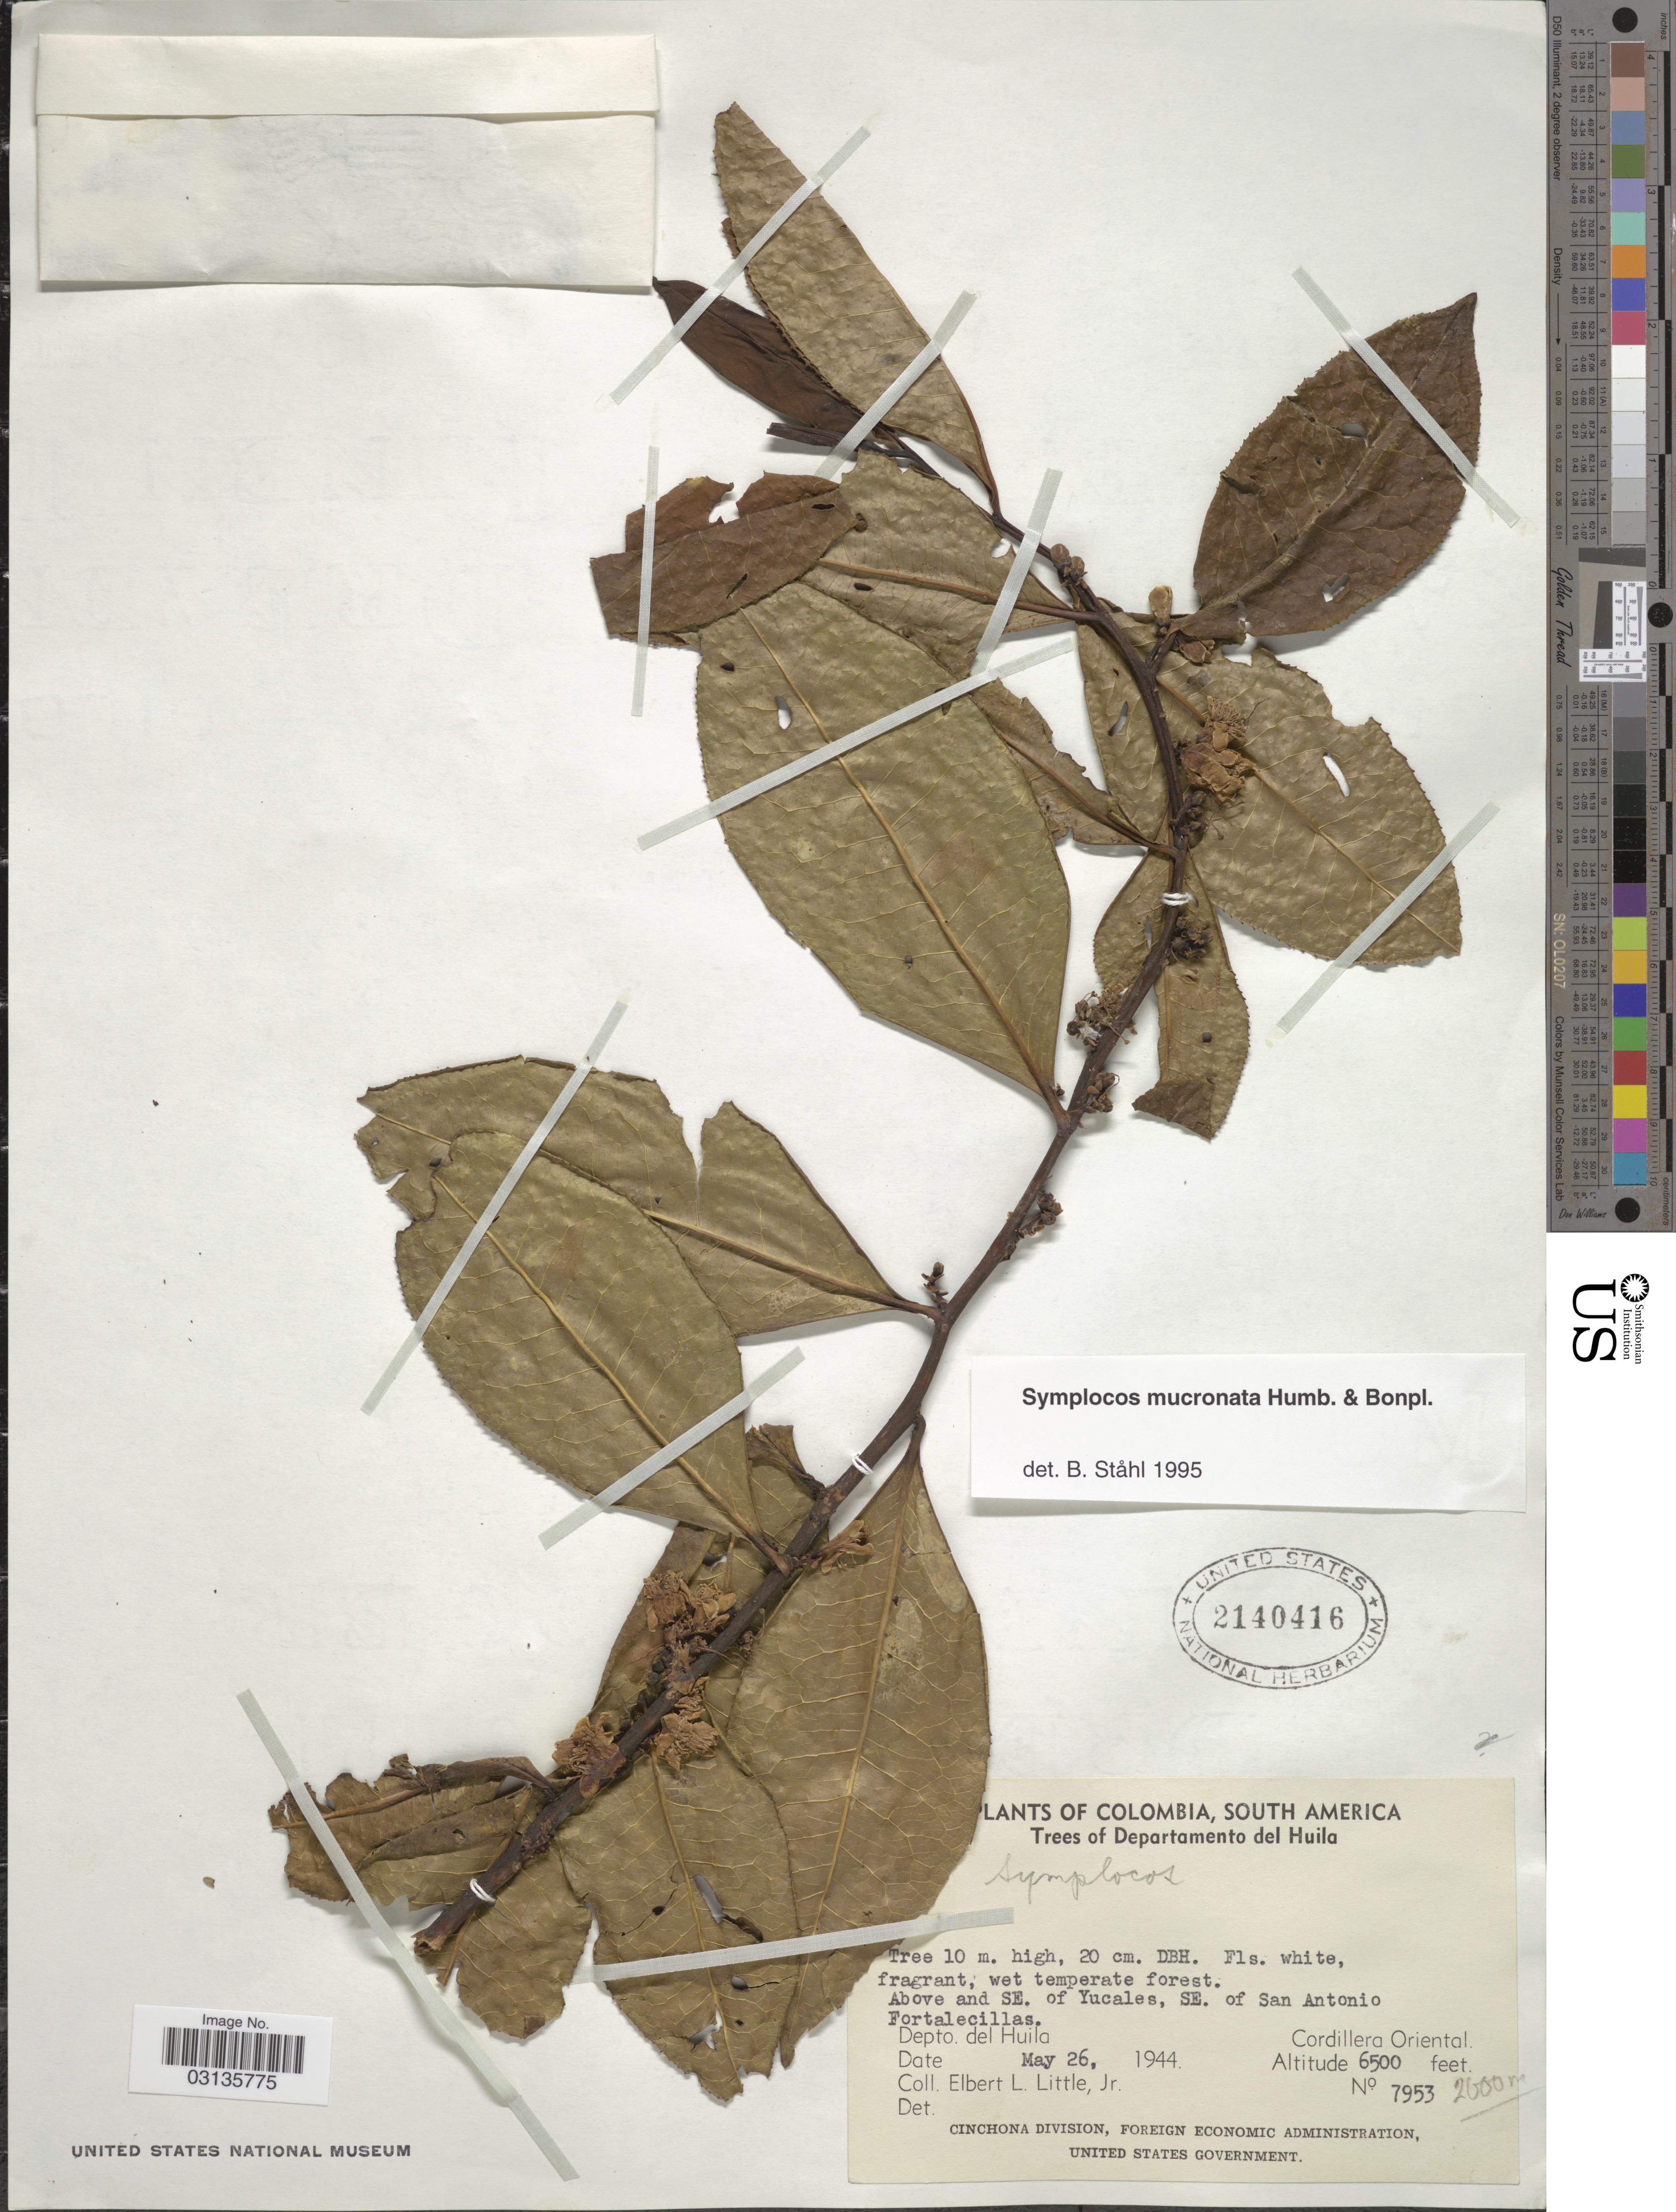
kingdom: Plantae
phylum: Tracheophyta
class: Magnoliopsida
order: Ericales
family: Symplocaceae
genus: Symplocos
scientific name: Symplocos mucronata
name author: Bonpl.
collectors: E. L. Little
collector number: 7953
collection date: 1944-05-26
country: Colombia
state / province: Huila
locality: Departamento del Huila. Above and SE. of Yucales, SE. of San Antonipo Fortalecillas. Cordillera Oriental.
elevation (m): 1981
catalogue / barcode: US 2140416